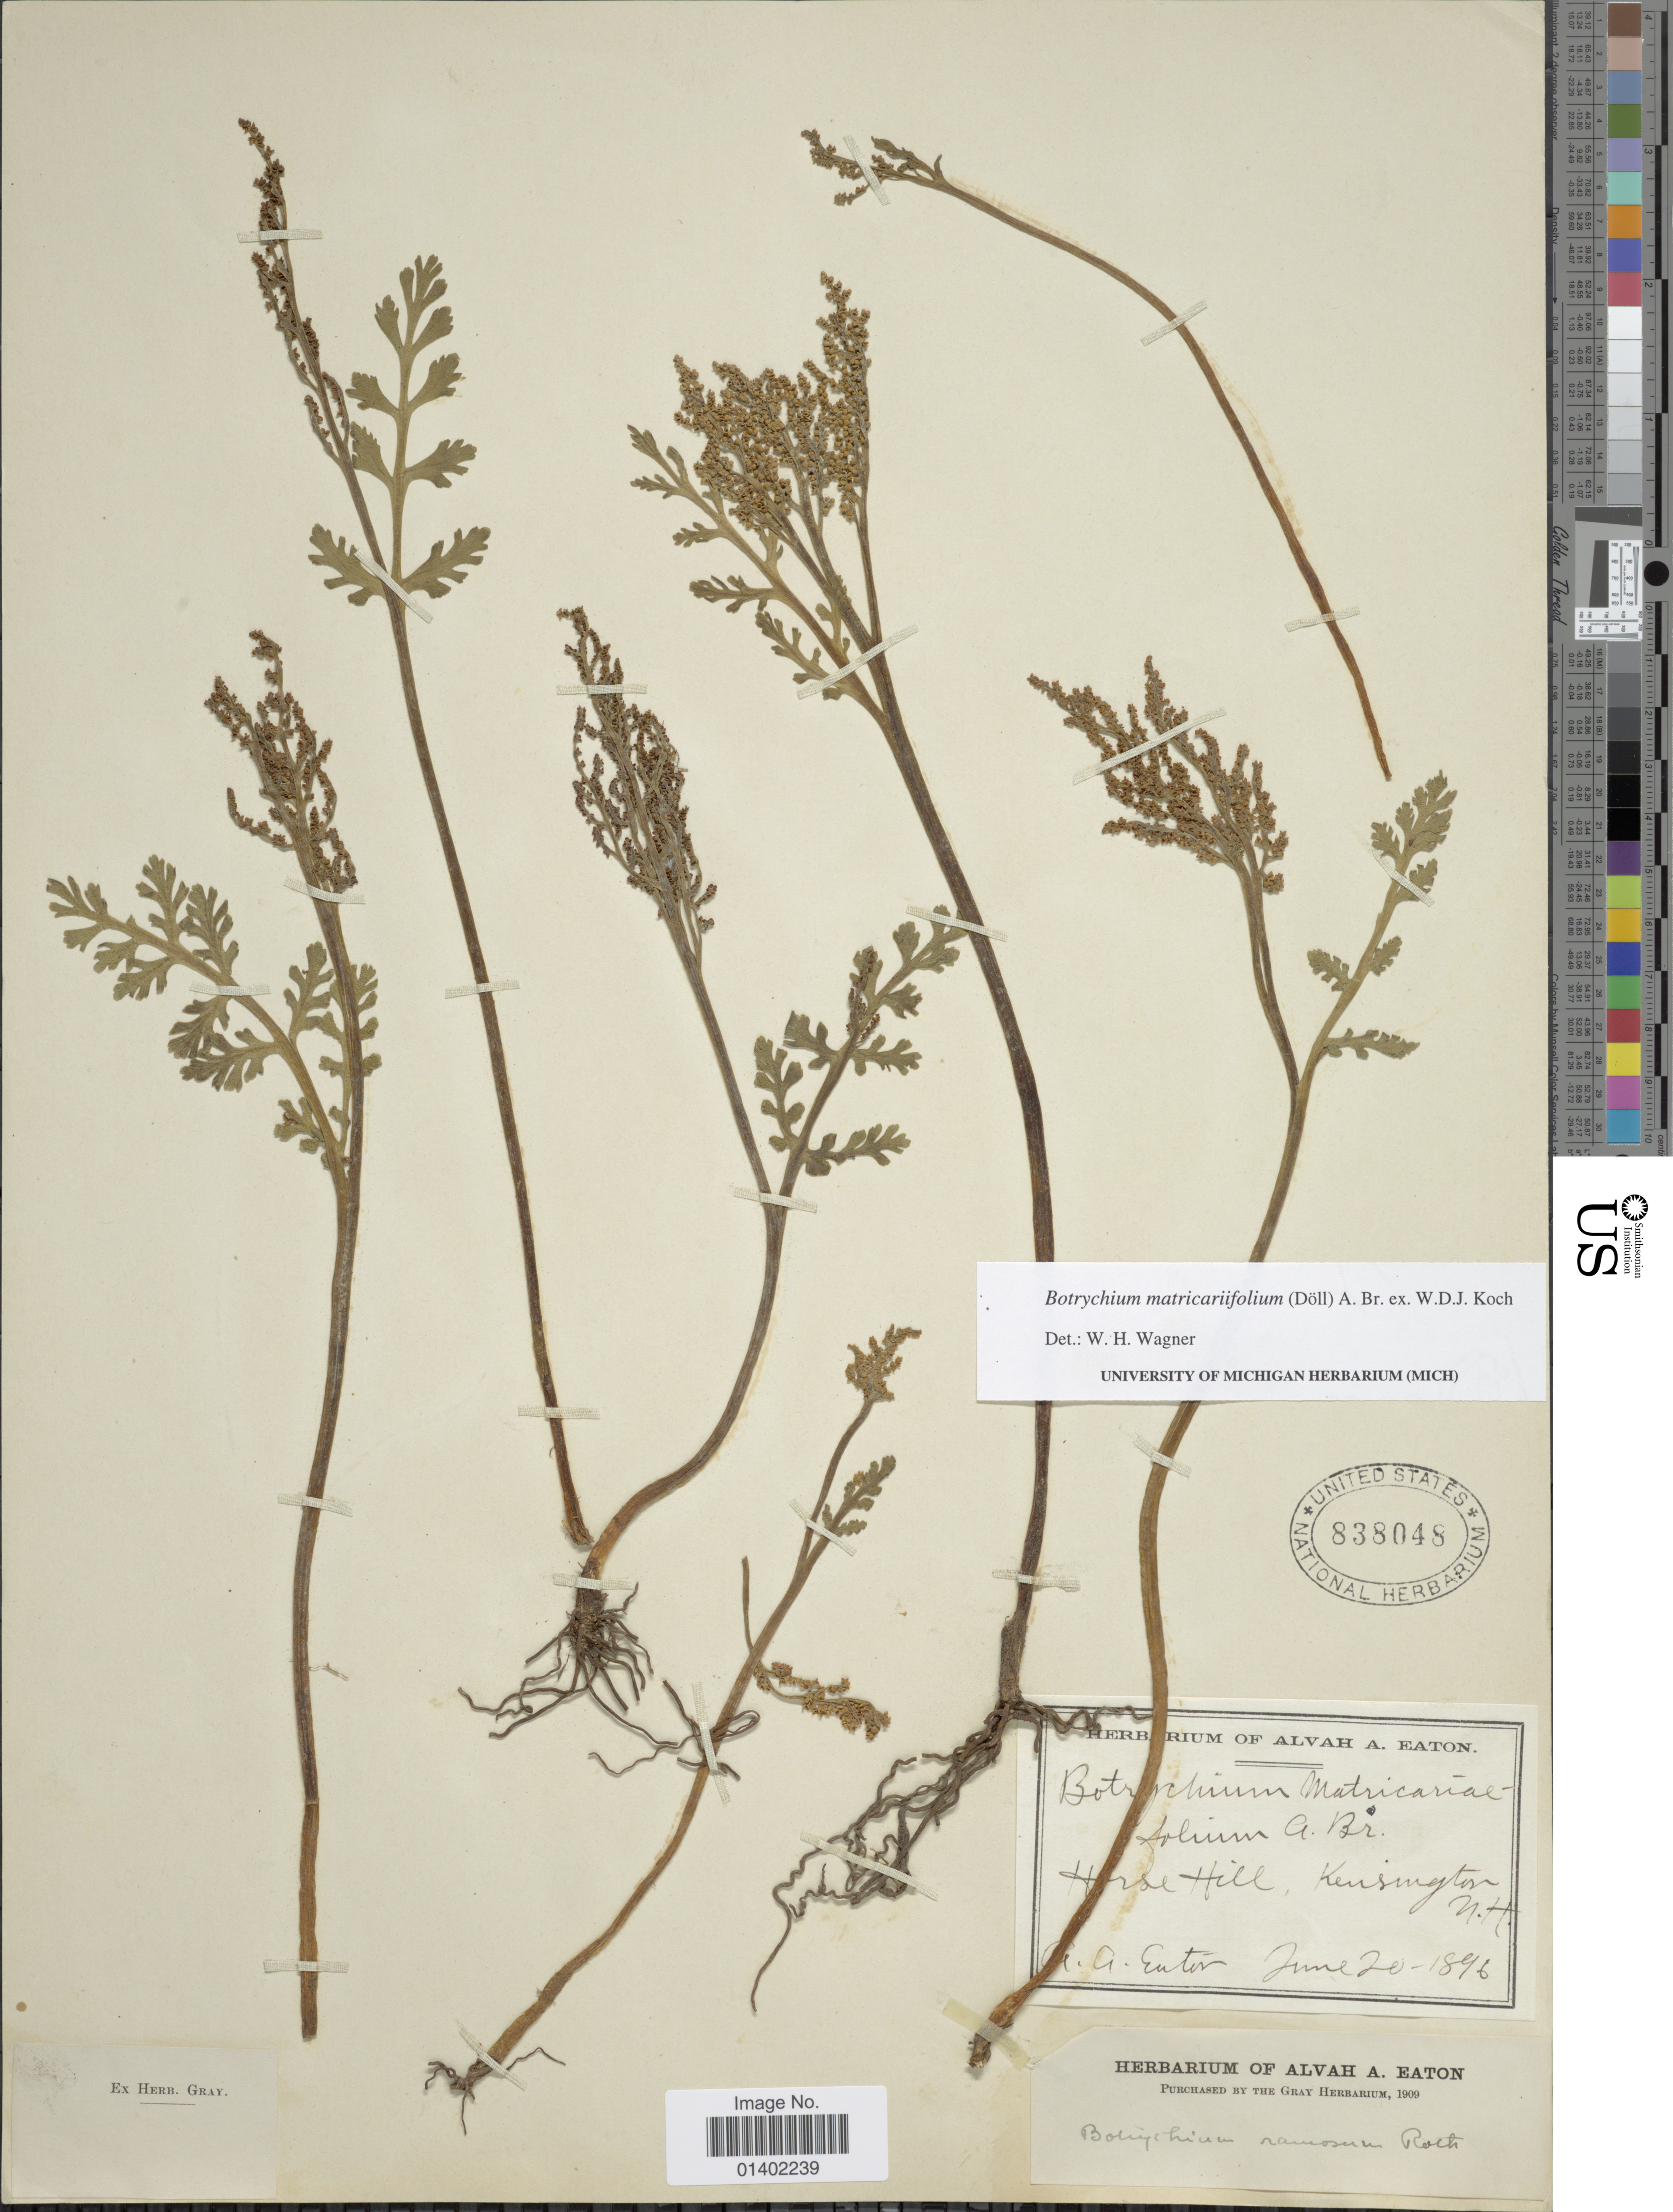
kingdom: Plantae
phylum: Tracheophyta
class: Polypodiopsida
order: Ophioglossales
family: Ophioglossaceae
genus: Botrychium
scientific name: Botrychium matricariifolium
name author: (A. Braun ex Dowell) A. Braun ex Koch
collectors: A. A. Eaton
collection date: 1896-06-20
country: United States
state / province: New Hampshire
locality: Horsehill, Kensington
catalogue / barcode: US 838048